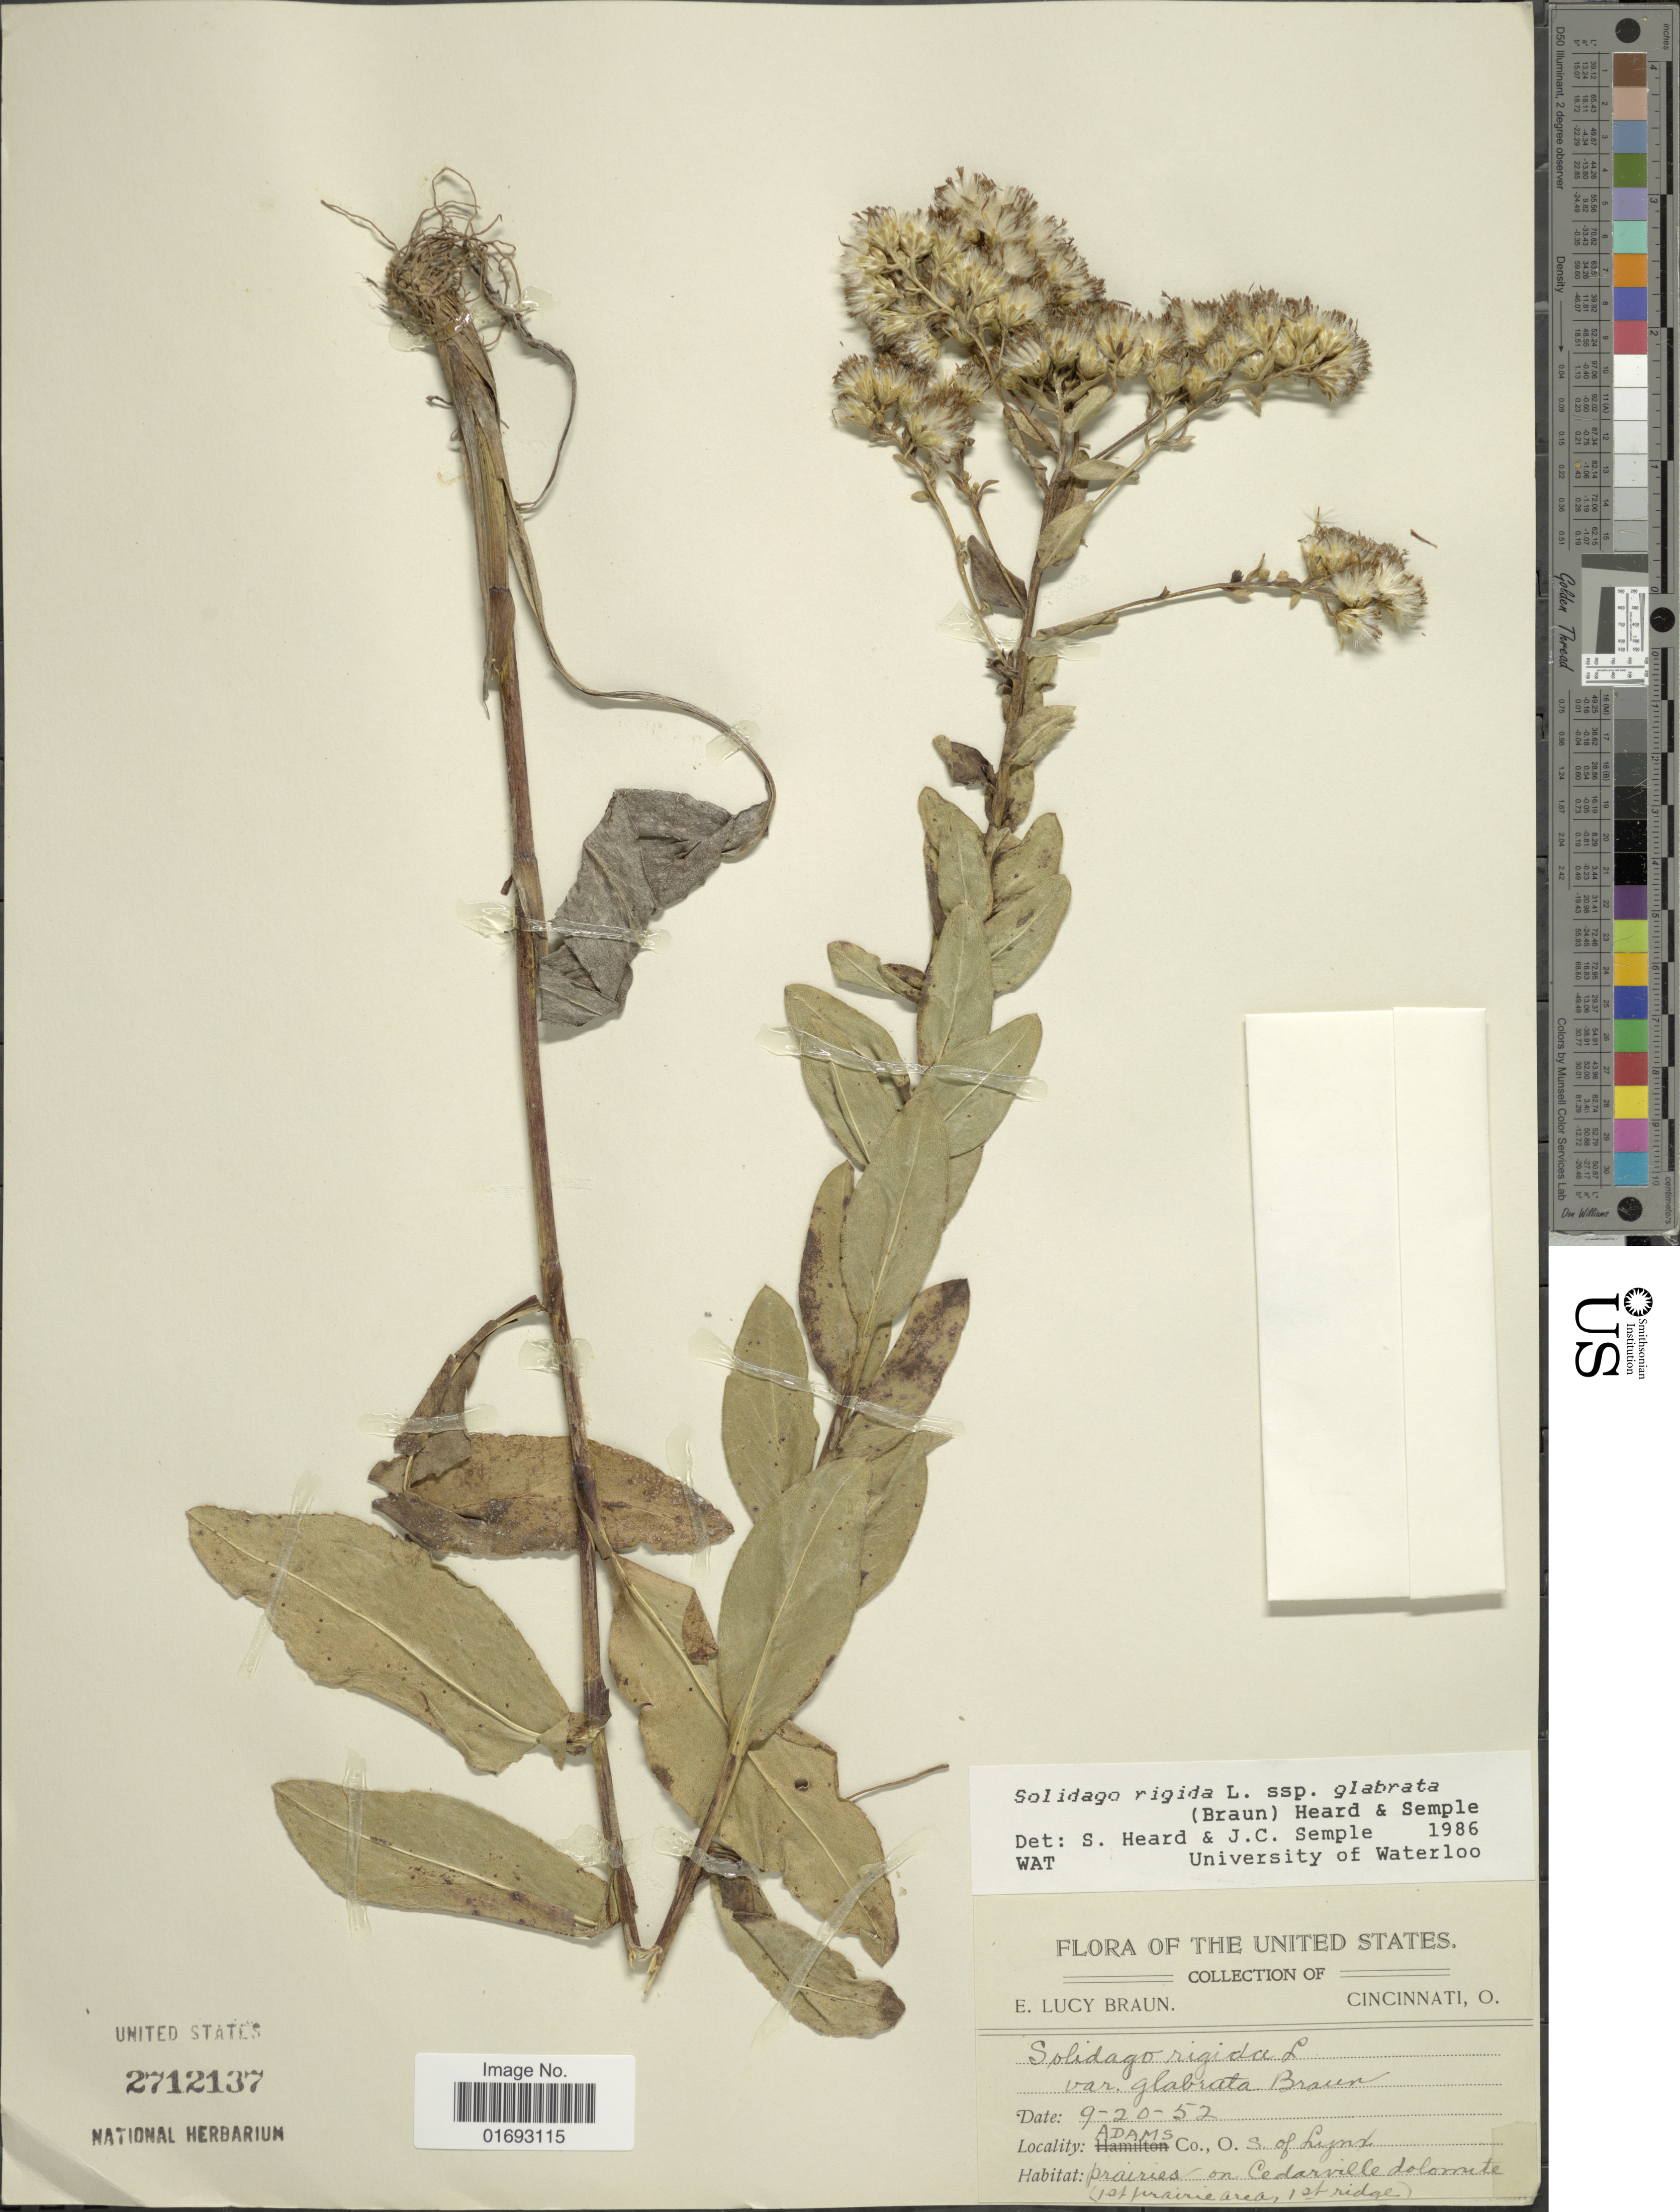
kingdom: Plantae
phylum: Tracheophyta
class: Magnoliopsida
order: Asterales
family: Asteraceae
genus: Oligoneuron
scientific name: Oligoneuron rigidum var. glabrata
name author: (E.L. Braun) G.L. Nesom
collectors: E. L. Braun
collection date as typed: Transcribed d/m/y: 20/9/52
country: United States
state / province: Ohio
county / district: Adams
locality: S of Lynx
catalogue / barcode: US 2712137